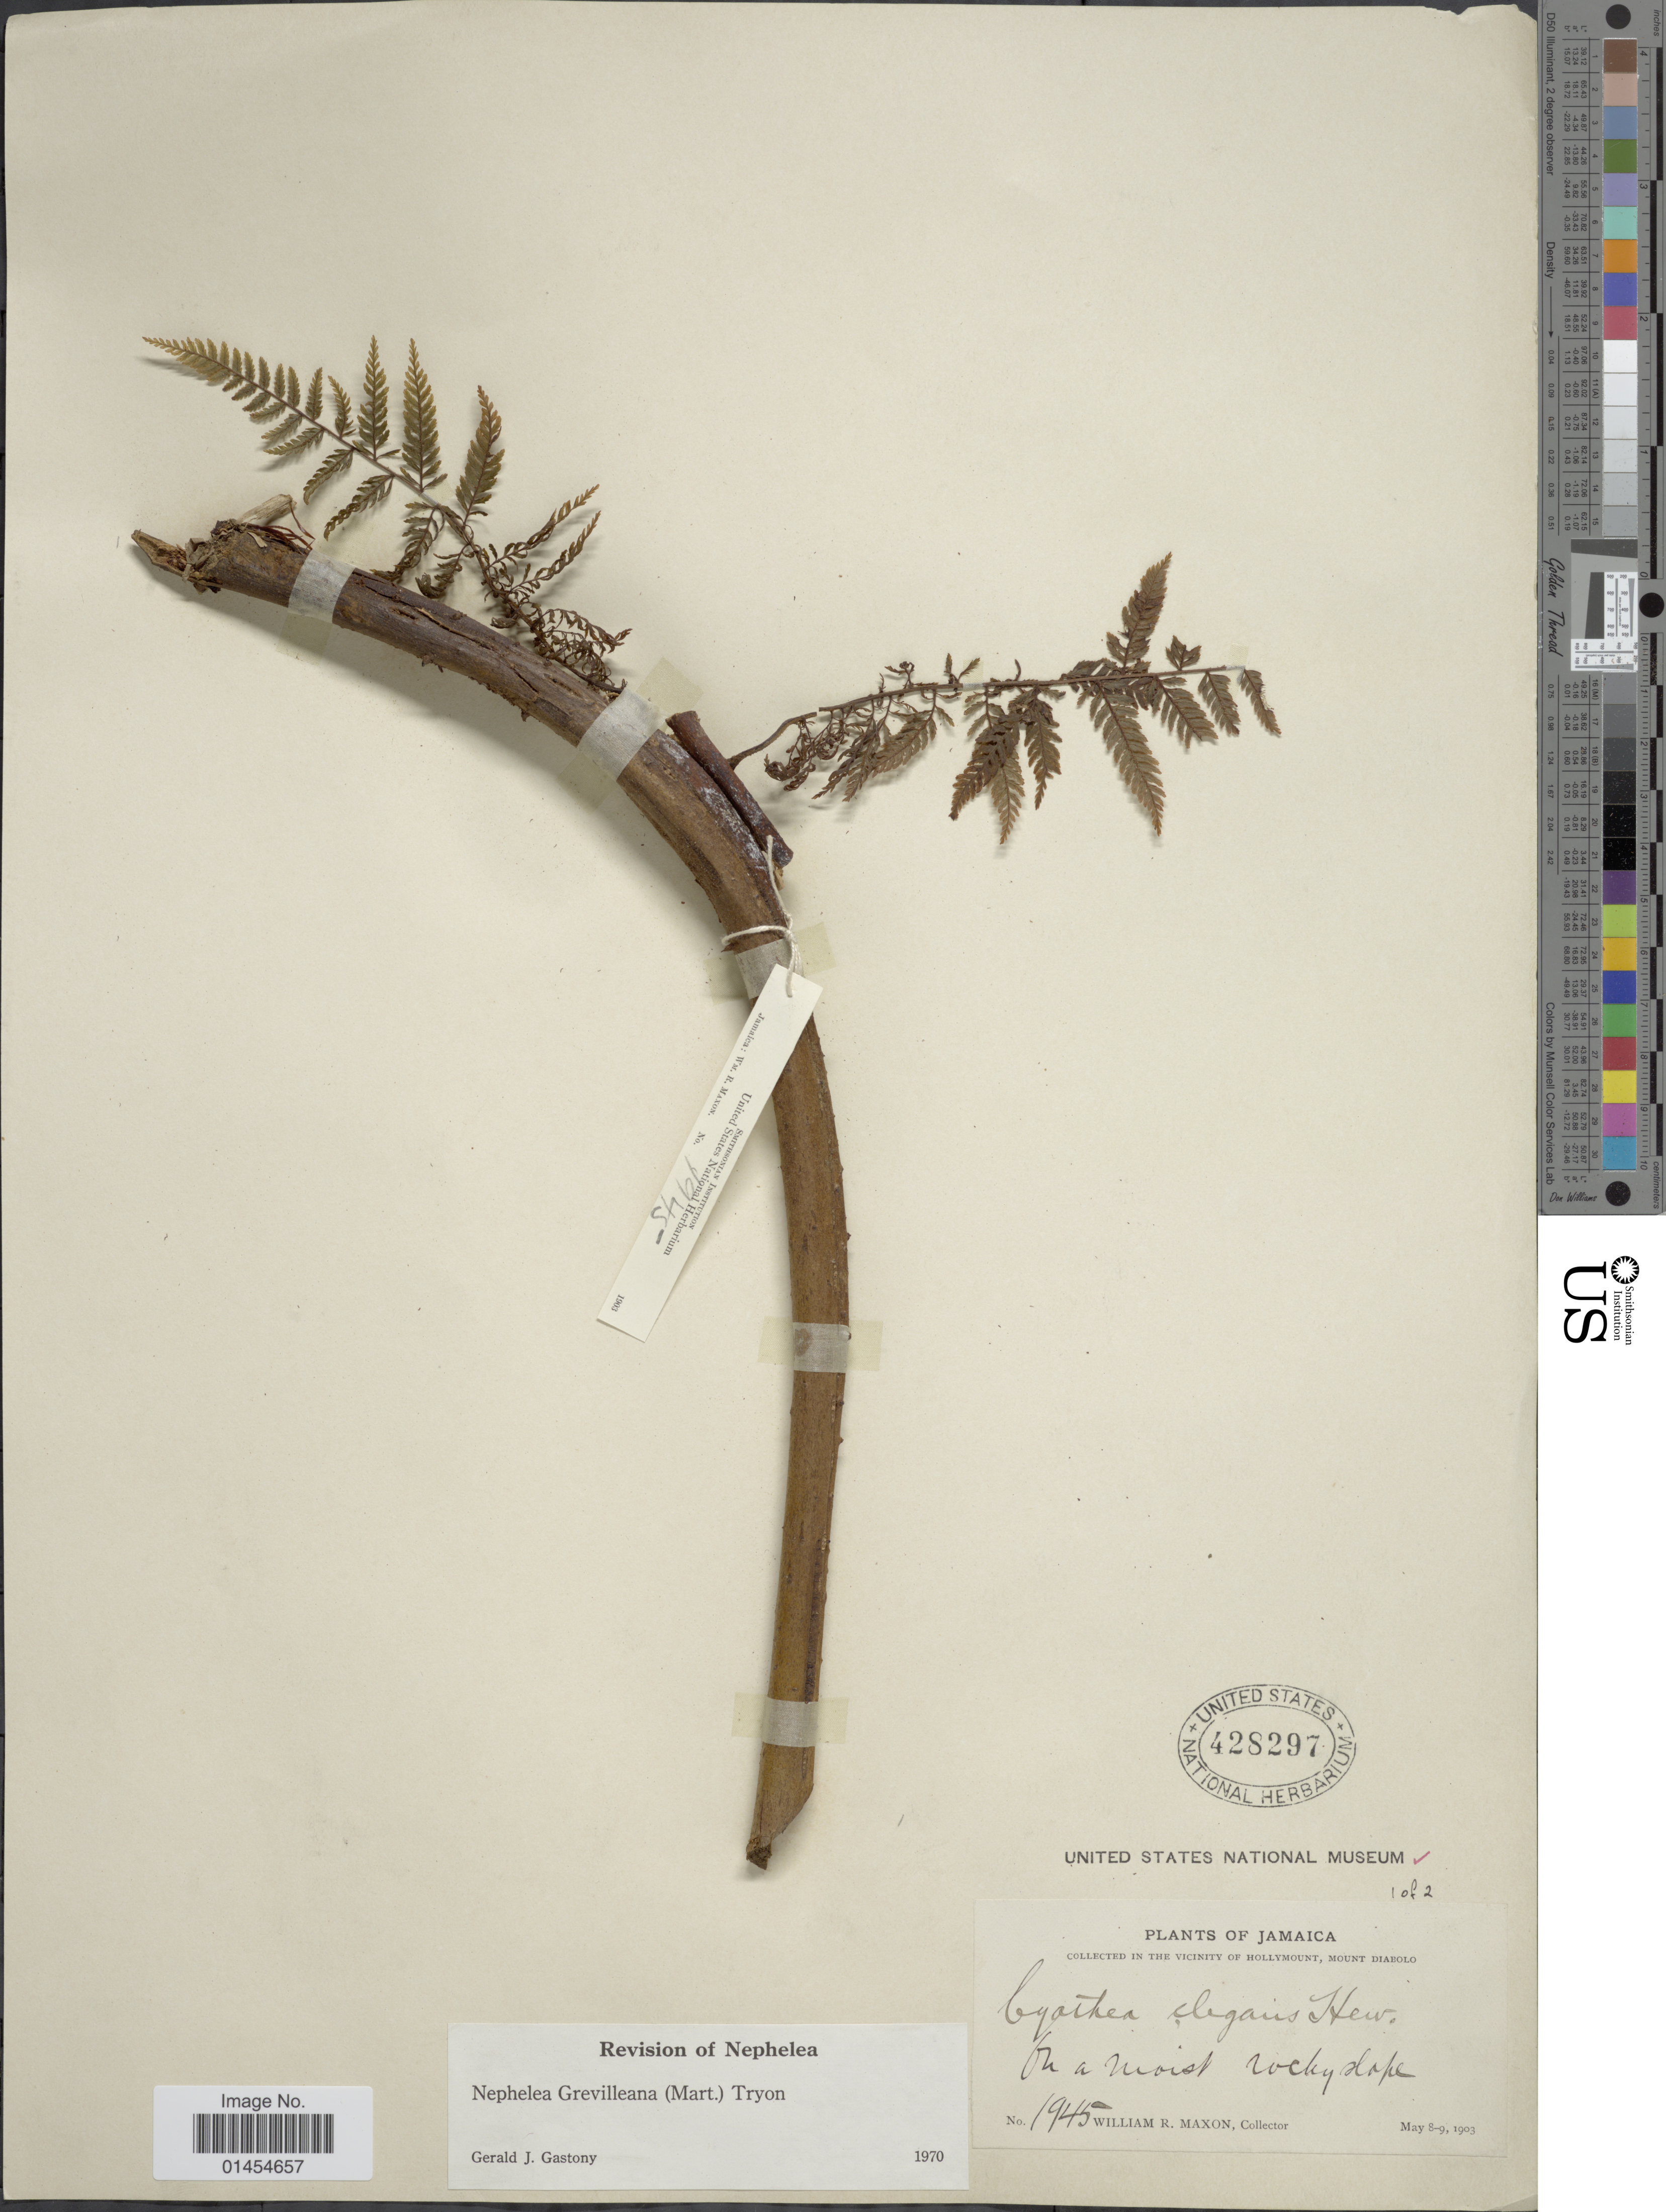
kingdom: Plantae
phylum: Tracheophyta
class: Polypodiopsida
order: Cyatheales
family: Cyatheaceae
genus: Alsophila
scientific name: Alsophila grevilleana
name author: (Mart.) D.S. Conant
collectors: W. R. Maxon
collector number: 1945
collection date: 1903-05-08/1903-05-09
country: Jamaica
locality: Collected in the Vicinity of Hollymount, Mount Diabolo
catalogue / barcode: US 428297